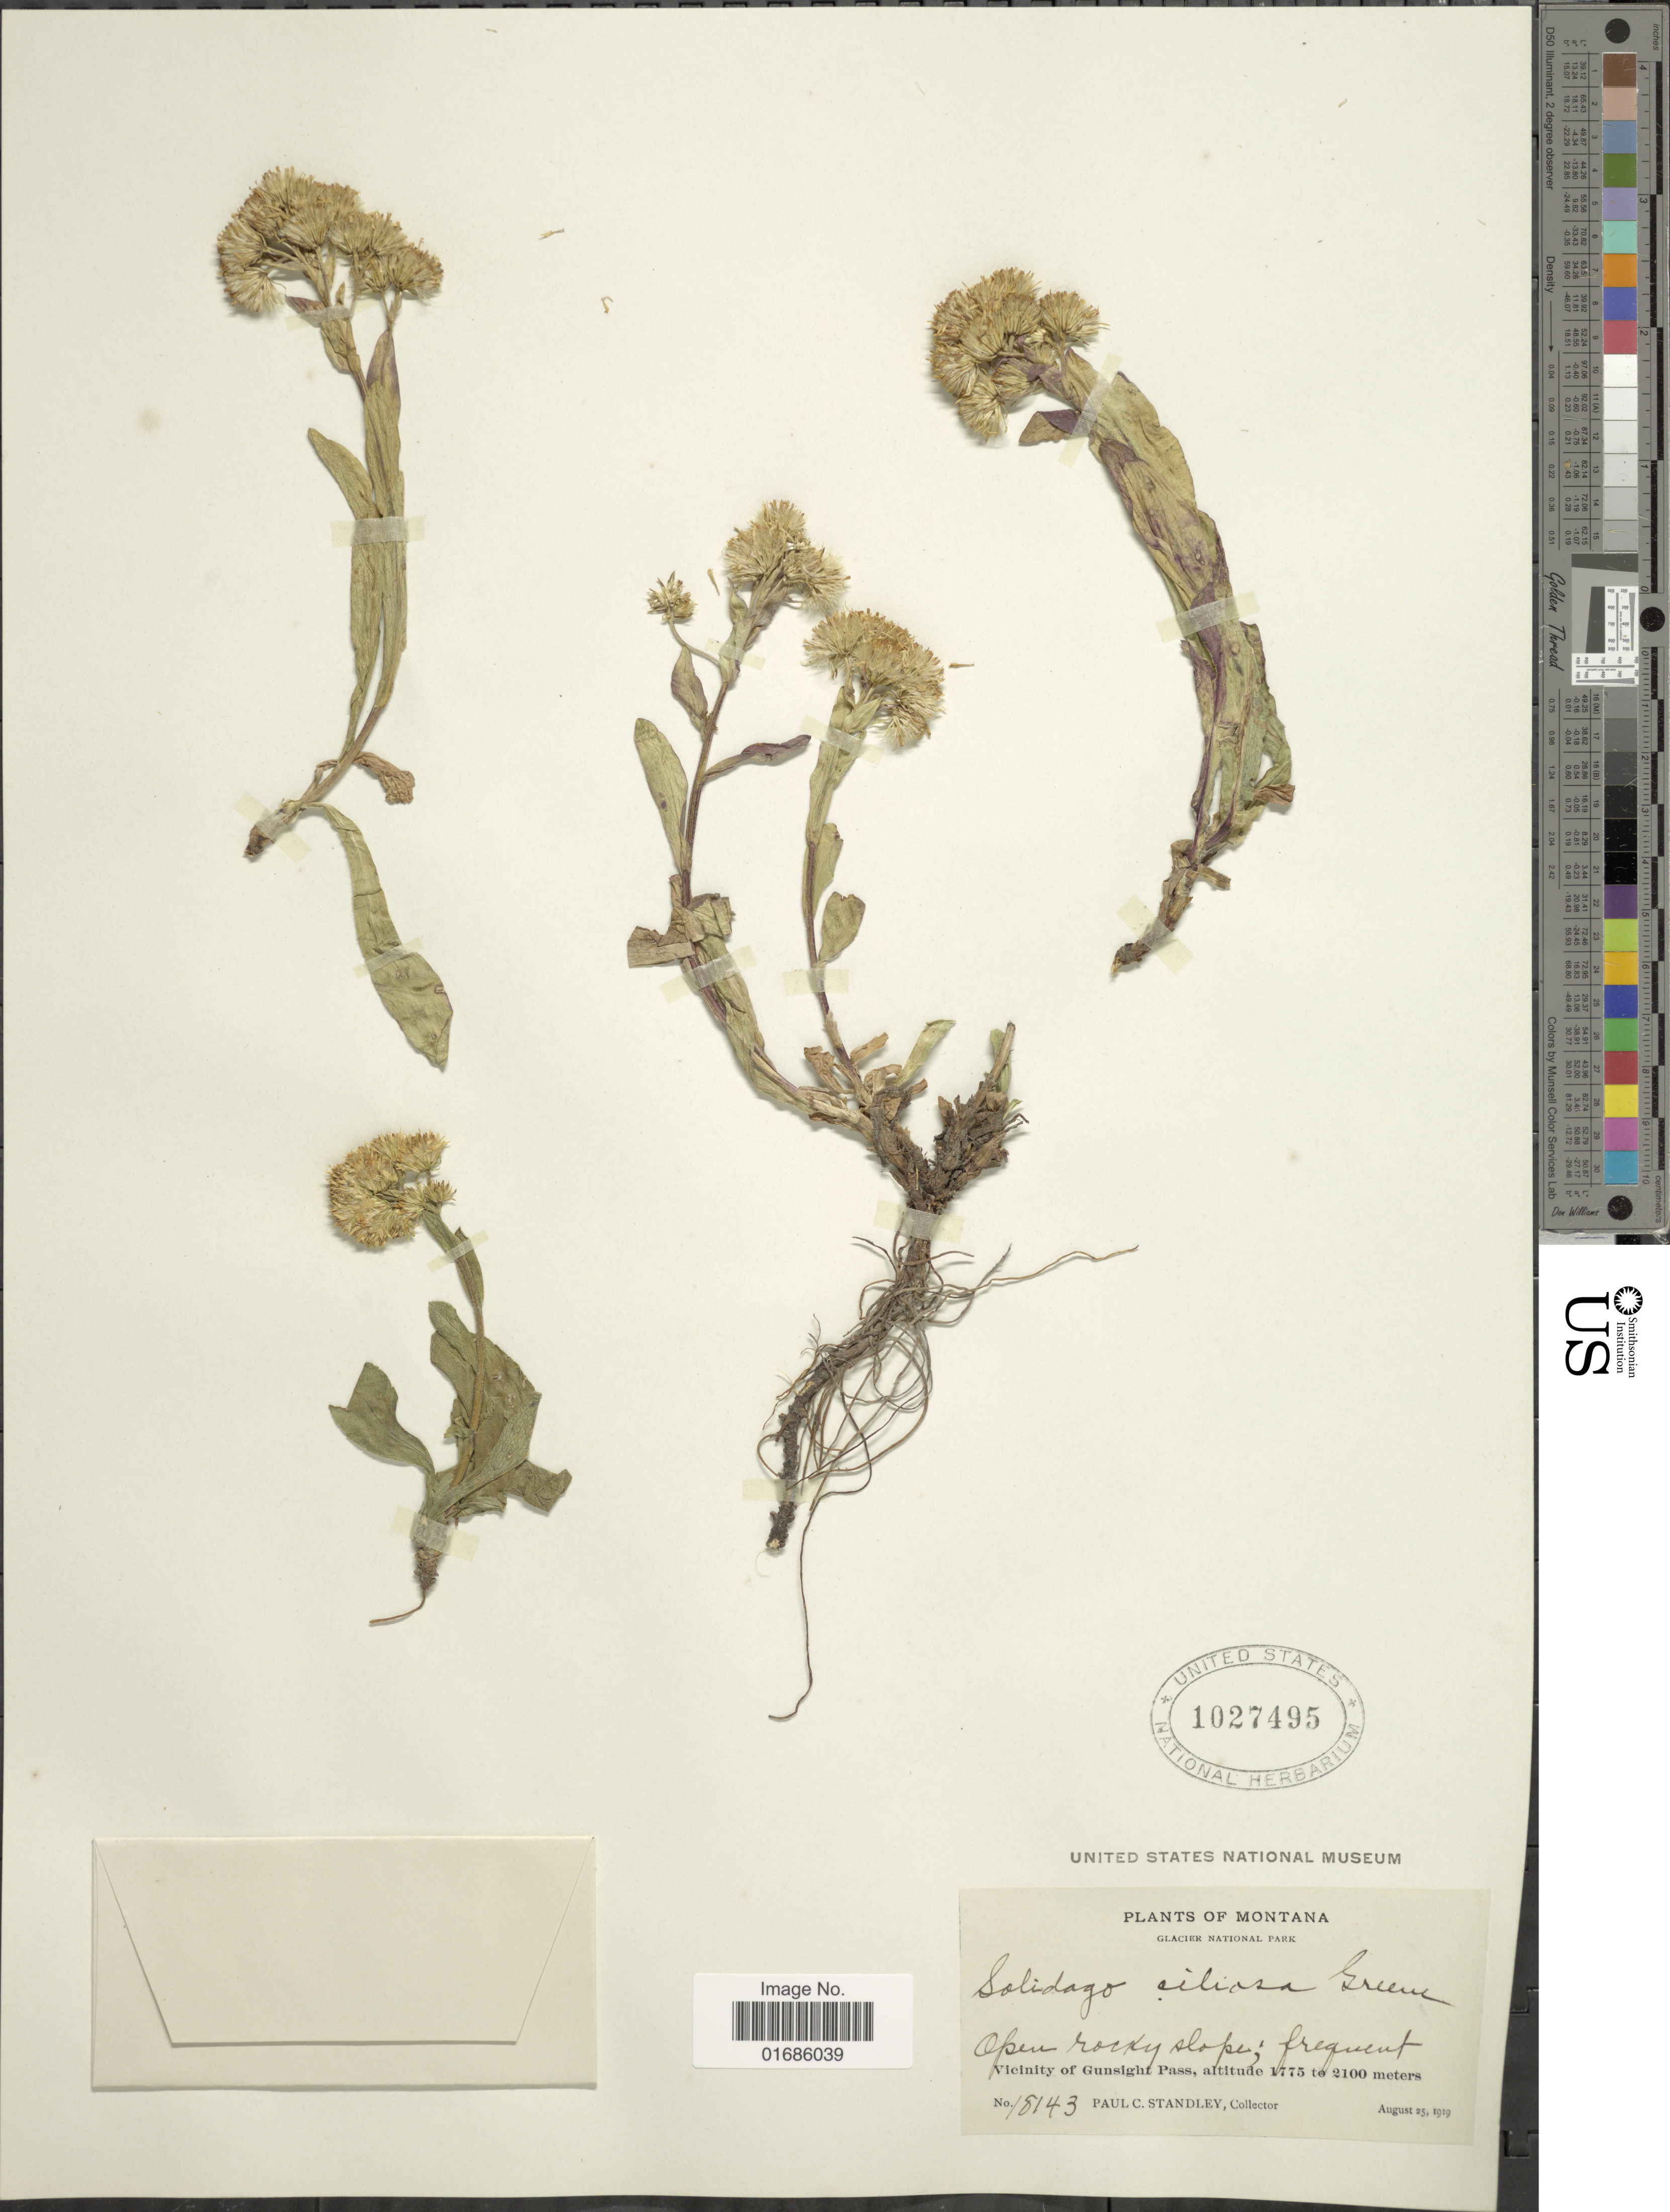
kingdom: Plantae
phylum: Tracheophyta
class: Magnoliopsida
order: Asterales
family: Asteraceae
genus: Solidago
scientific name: Solidago ciliosa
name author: Greene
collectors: P. C. Standley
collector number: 18143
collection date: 1919-08-25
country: United States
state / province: Montana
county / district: Glacier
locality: Glacier National Park, Vicinity of Gunsight Pass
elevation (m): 1775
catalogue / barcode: US 1027495